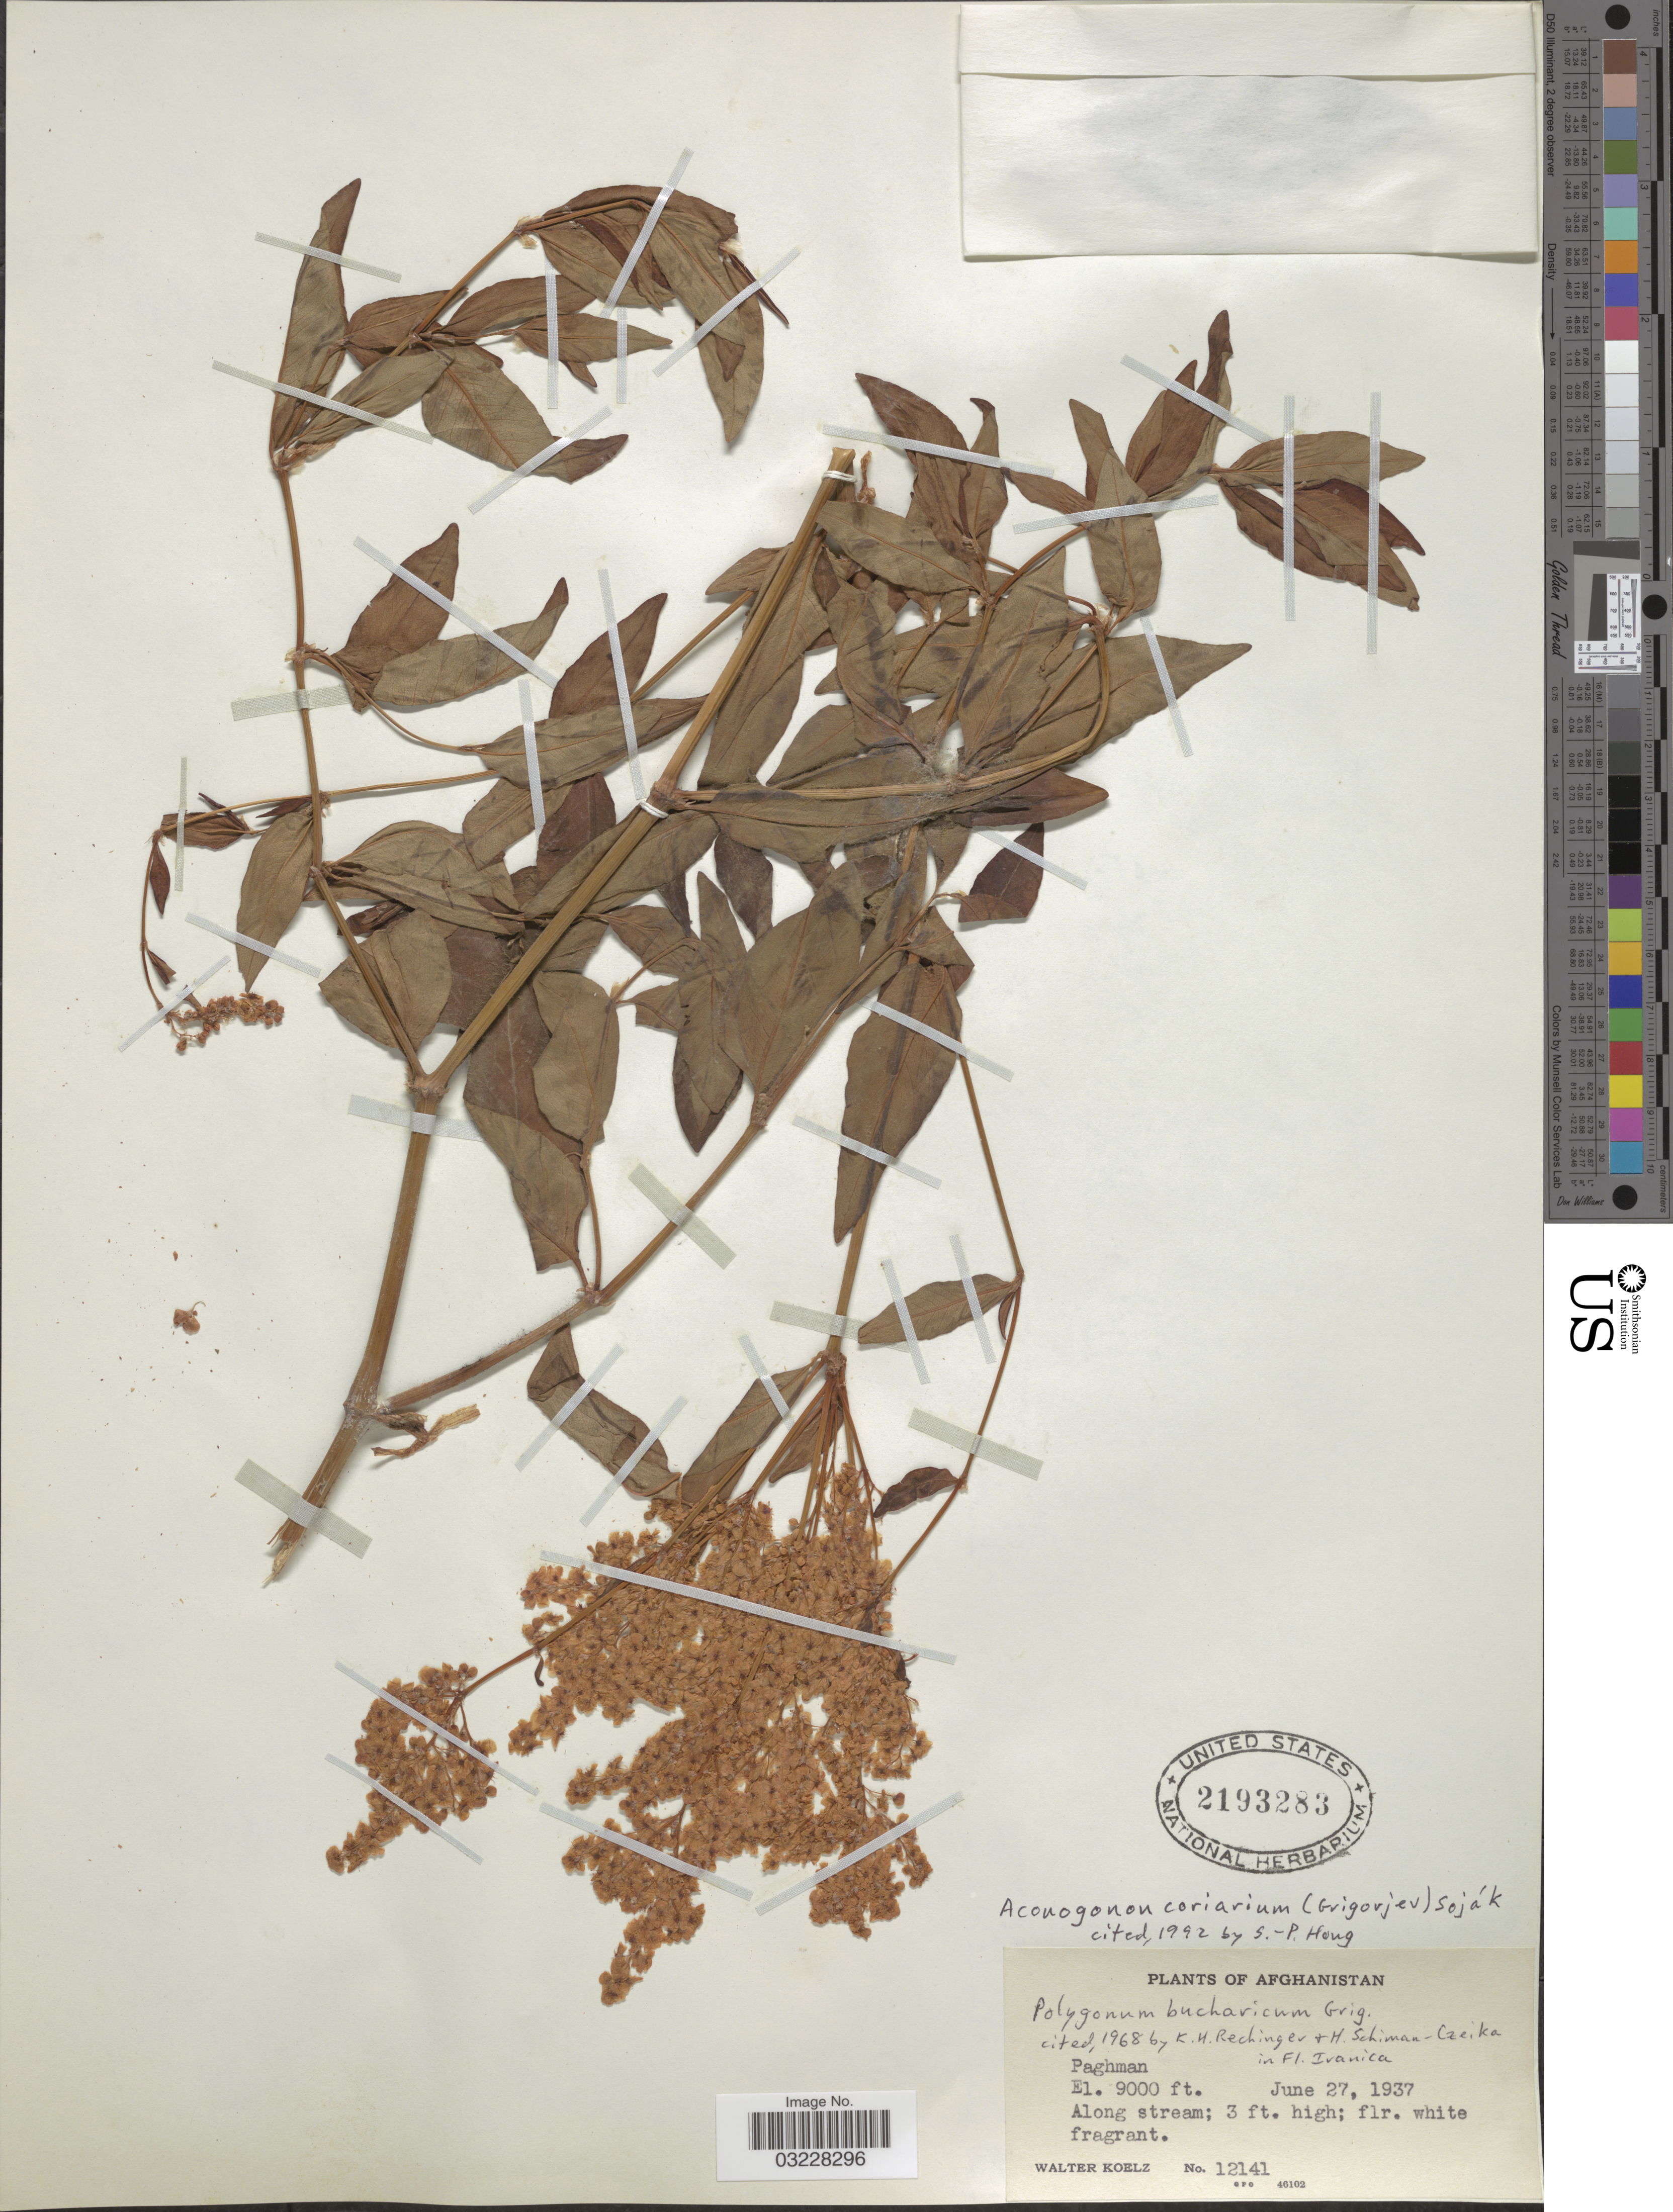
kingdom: Plantae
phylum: Tracheophyta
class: Magnoliopsida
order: Caryophyllales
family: Polygonaceae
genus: Koenigia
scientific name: Koenigia coriaria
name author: (Grig.) T.M. Schust. & Reveal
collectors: W. N. Koelz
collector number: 12141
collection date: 1937-06-27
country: Afghanistan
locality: Paghman.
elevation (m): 2743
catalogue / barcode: US 2193283